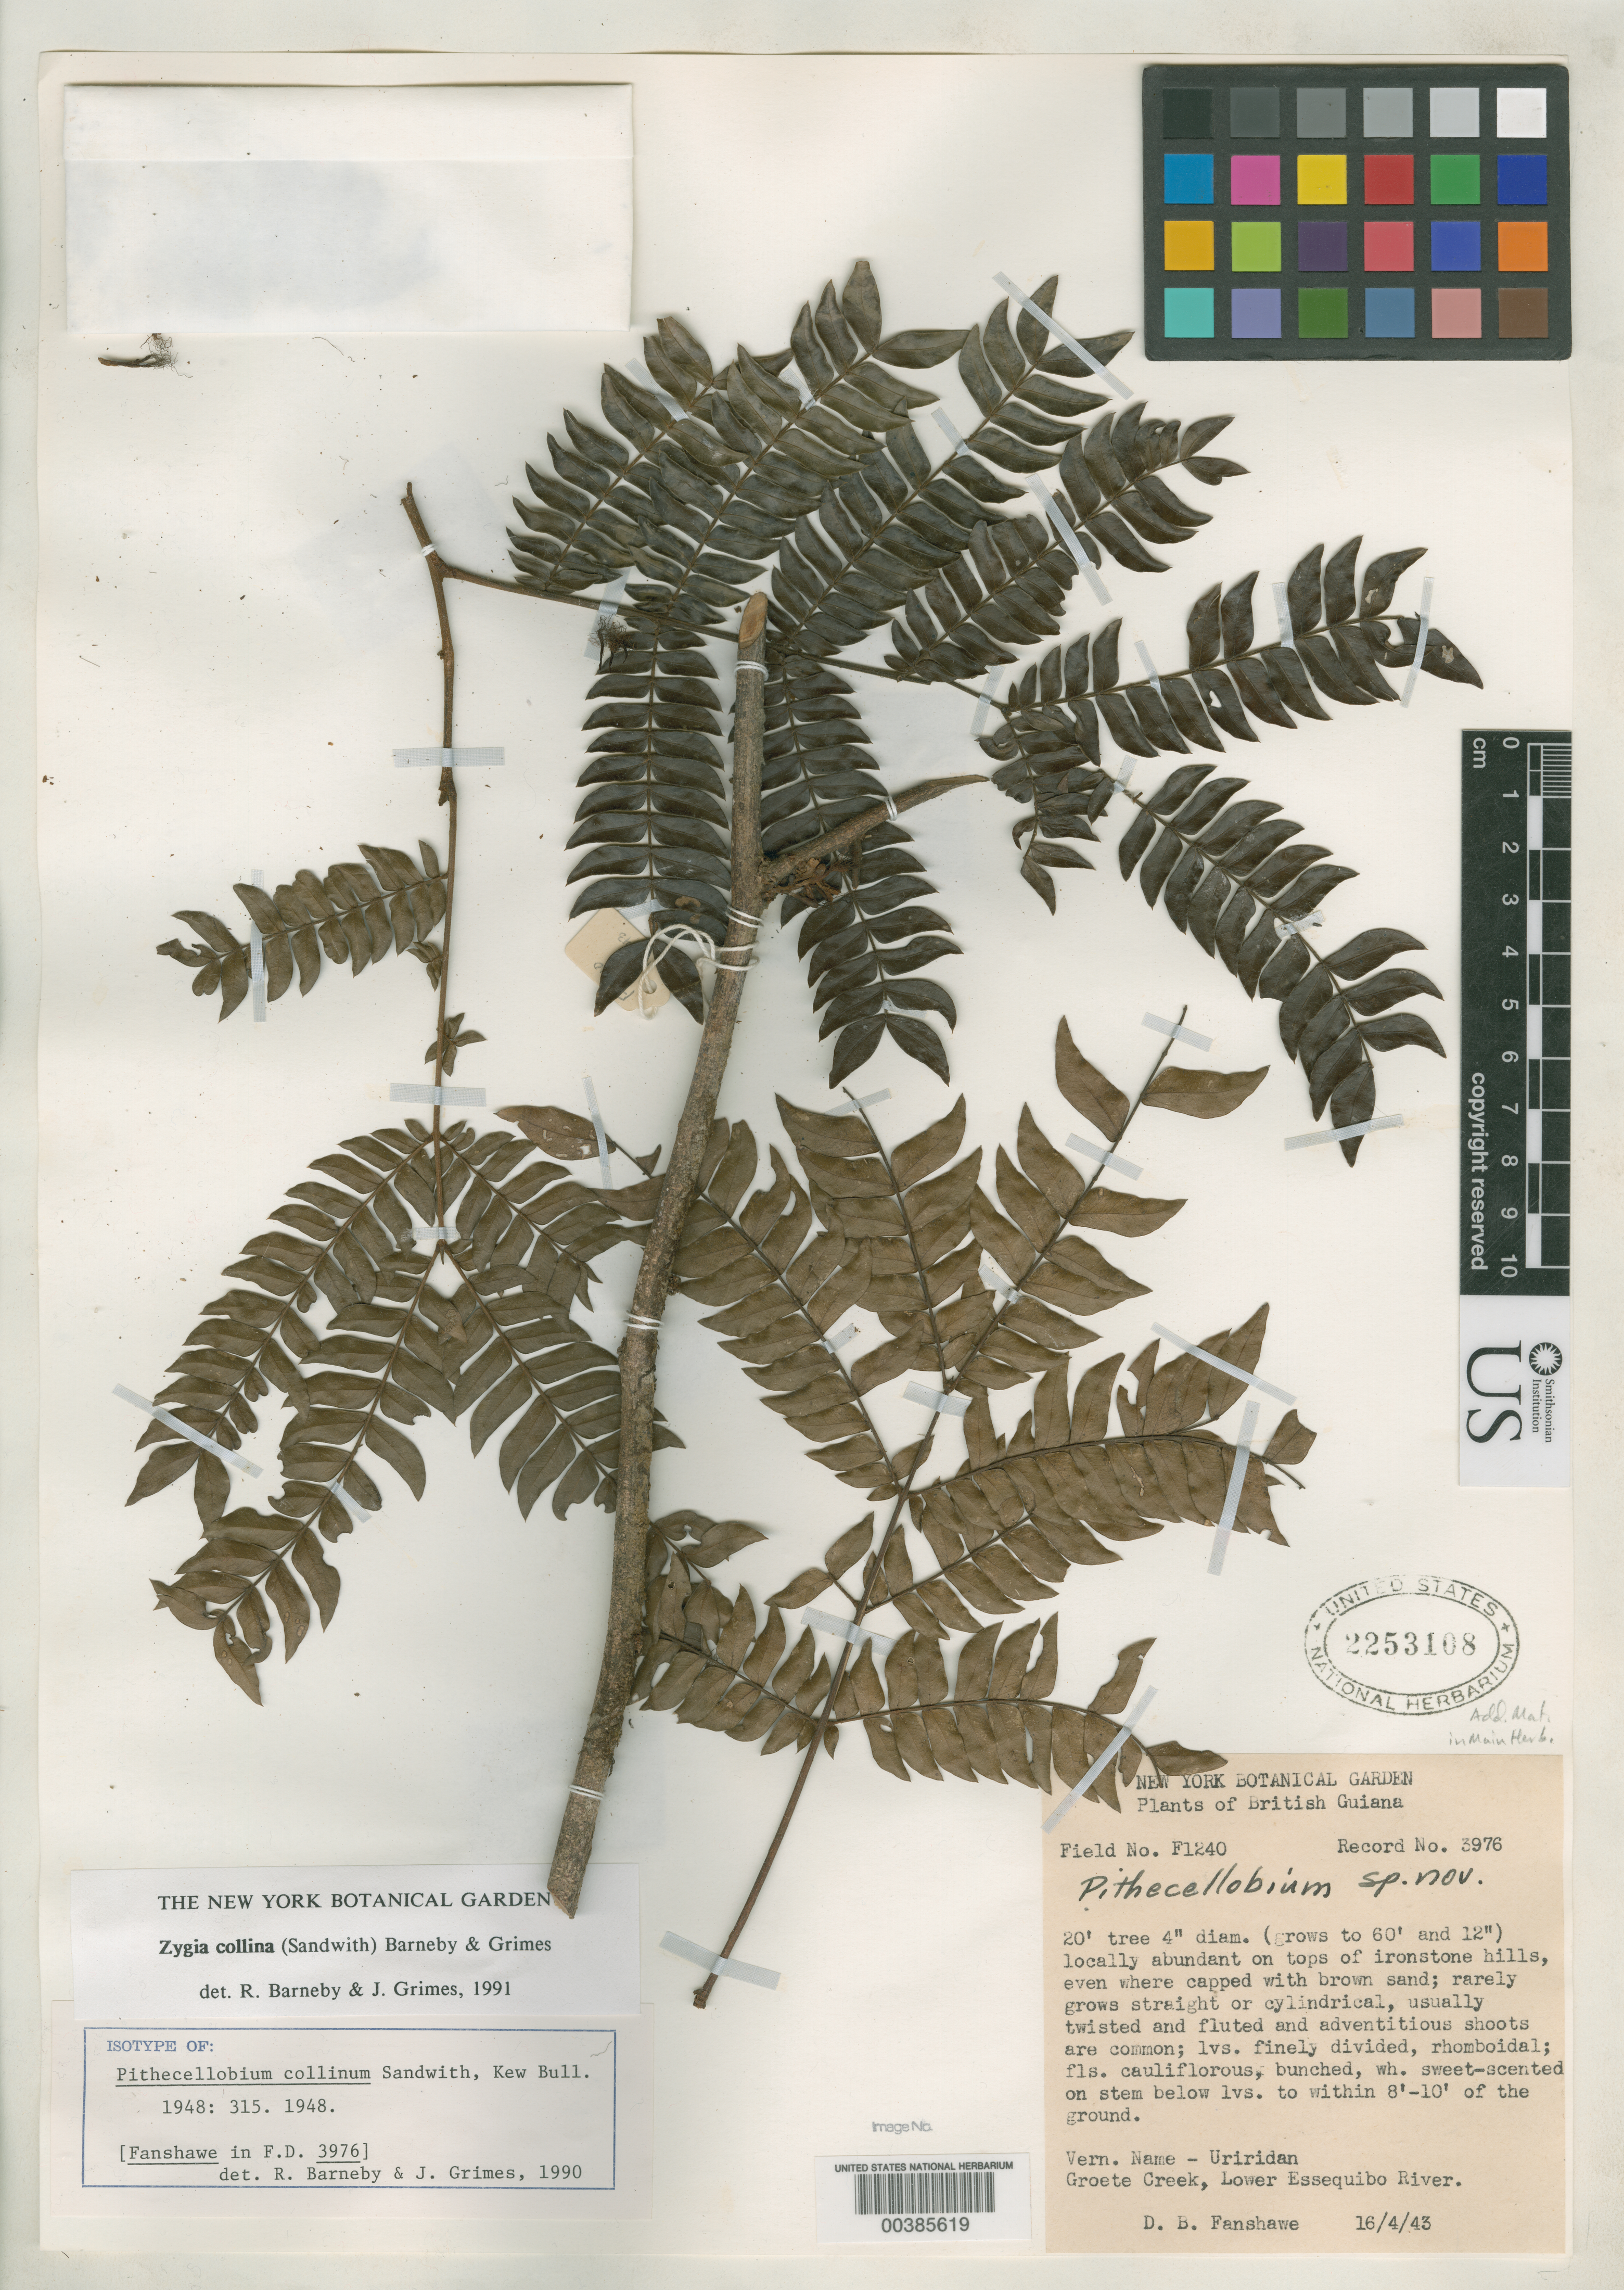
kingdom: Plantae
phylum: Tracheophyta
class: Magnoliopsida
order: Fabales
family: Fabaceae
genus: Pithecellobium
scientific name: Pithecellobium collinum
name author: Sandwith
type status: Isotype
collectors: D. B. Fanshawe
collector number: F 1240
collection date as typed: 16 Apr 1943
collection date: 1943-04-16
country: Guyana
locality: Groete Creek, lower Essequibo River.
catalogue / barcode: US 2253108